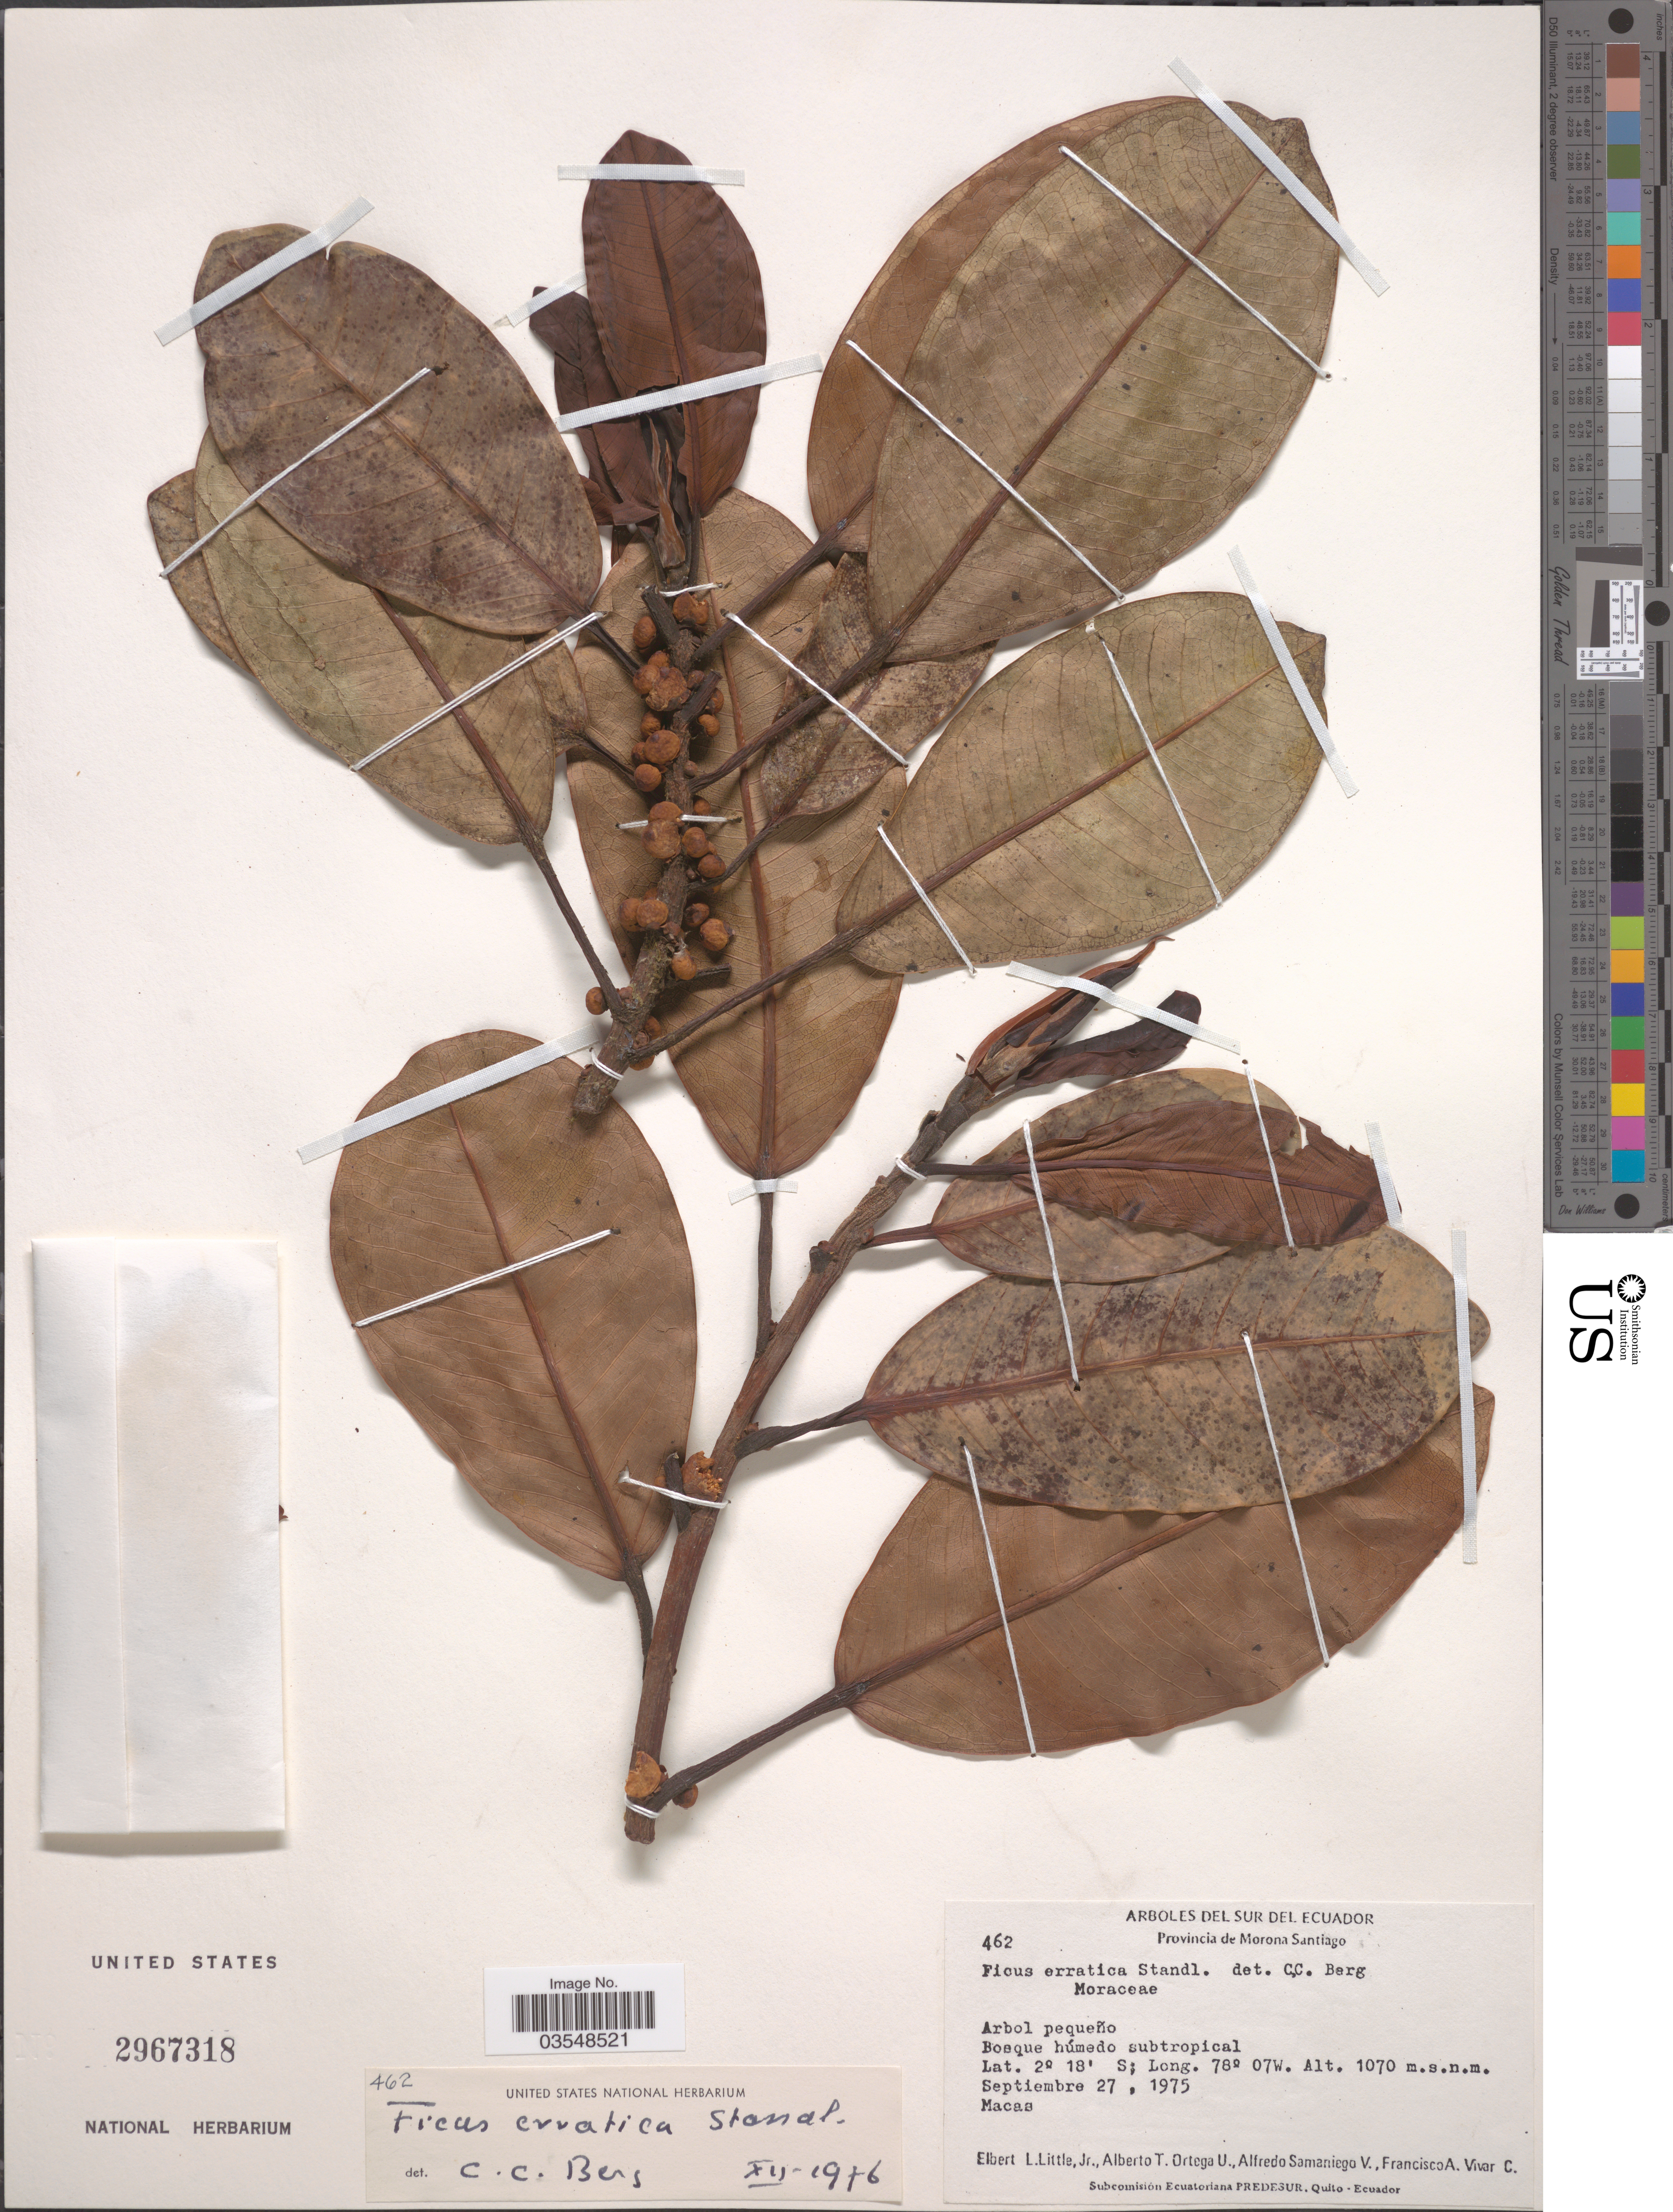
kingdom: Plantae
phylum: Tracheophyta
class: Magnoliopsida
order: Rosales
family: Moraceae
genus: Ficus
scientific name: Ficus guianensis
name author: Desv. ex Ham.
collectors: E. L. Little, A. T. Ortega U., A. V. Samaniego & F. A. Vivar C.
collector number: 462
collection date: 1975-09-27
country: Ecuador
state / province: Morona-Santiago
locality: Del Sur Del Ecuador. Macas.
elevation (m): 1070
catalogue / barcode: US 2967318